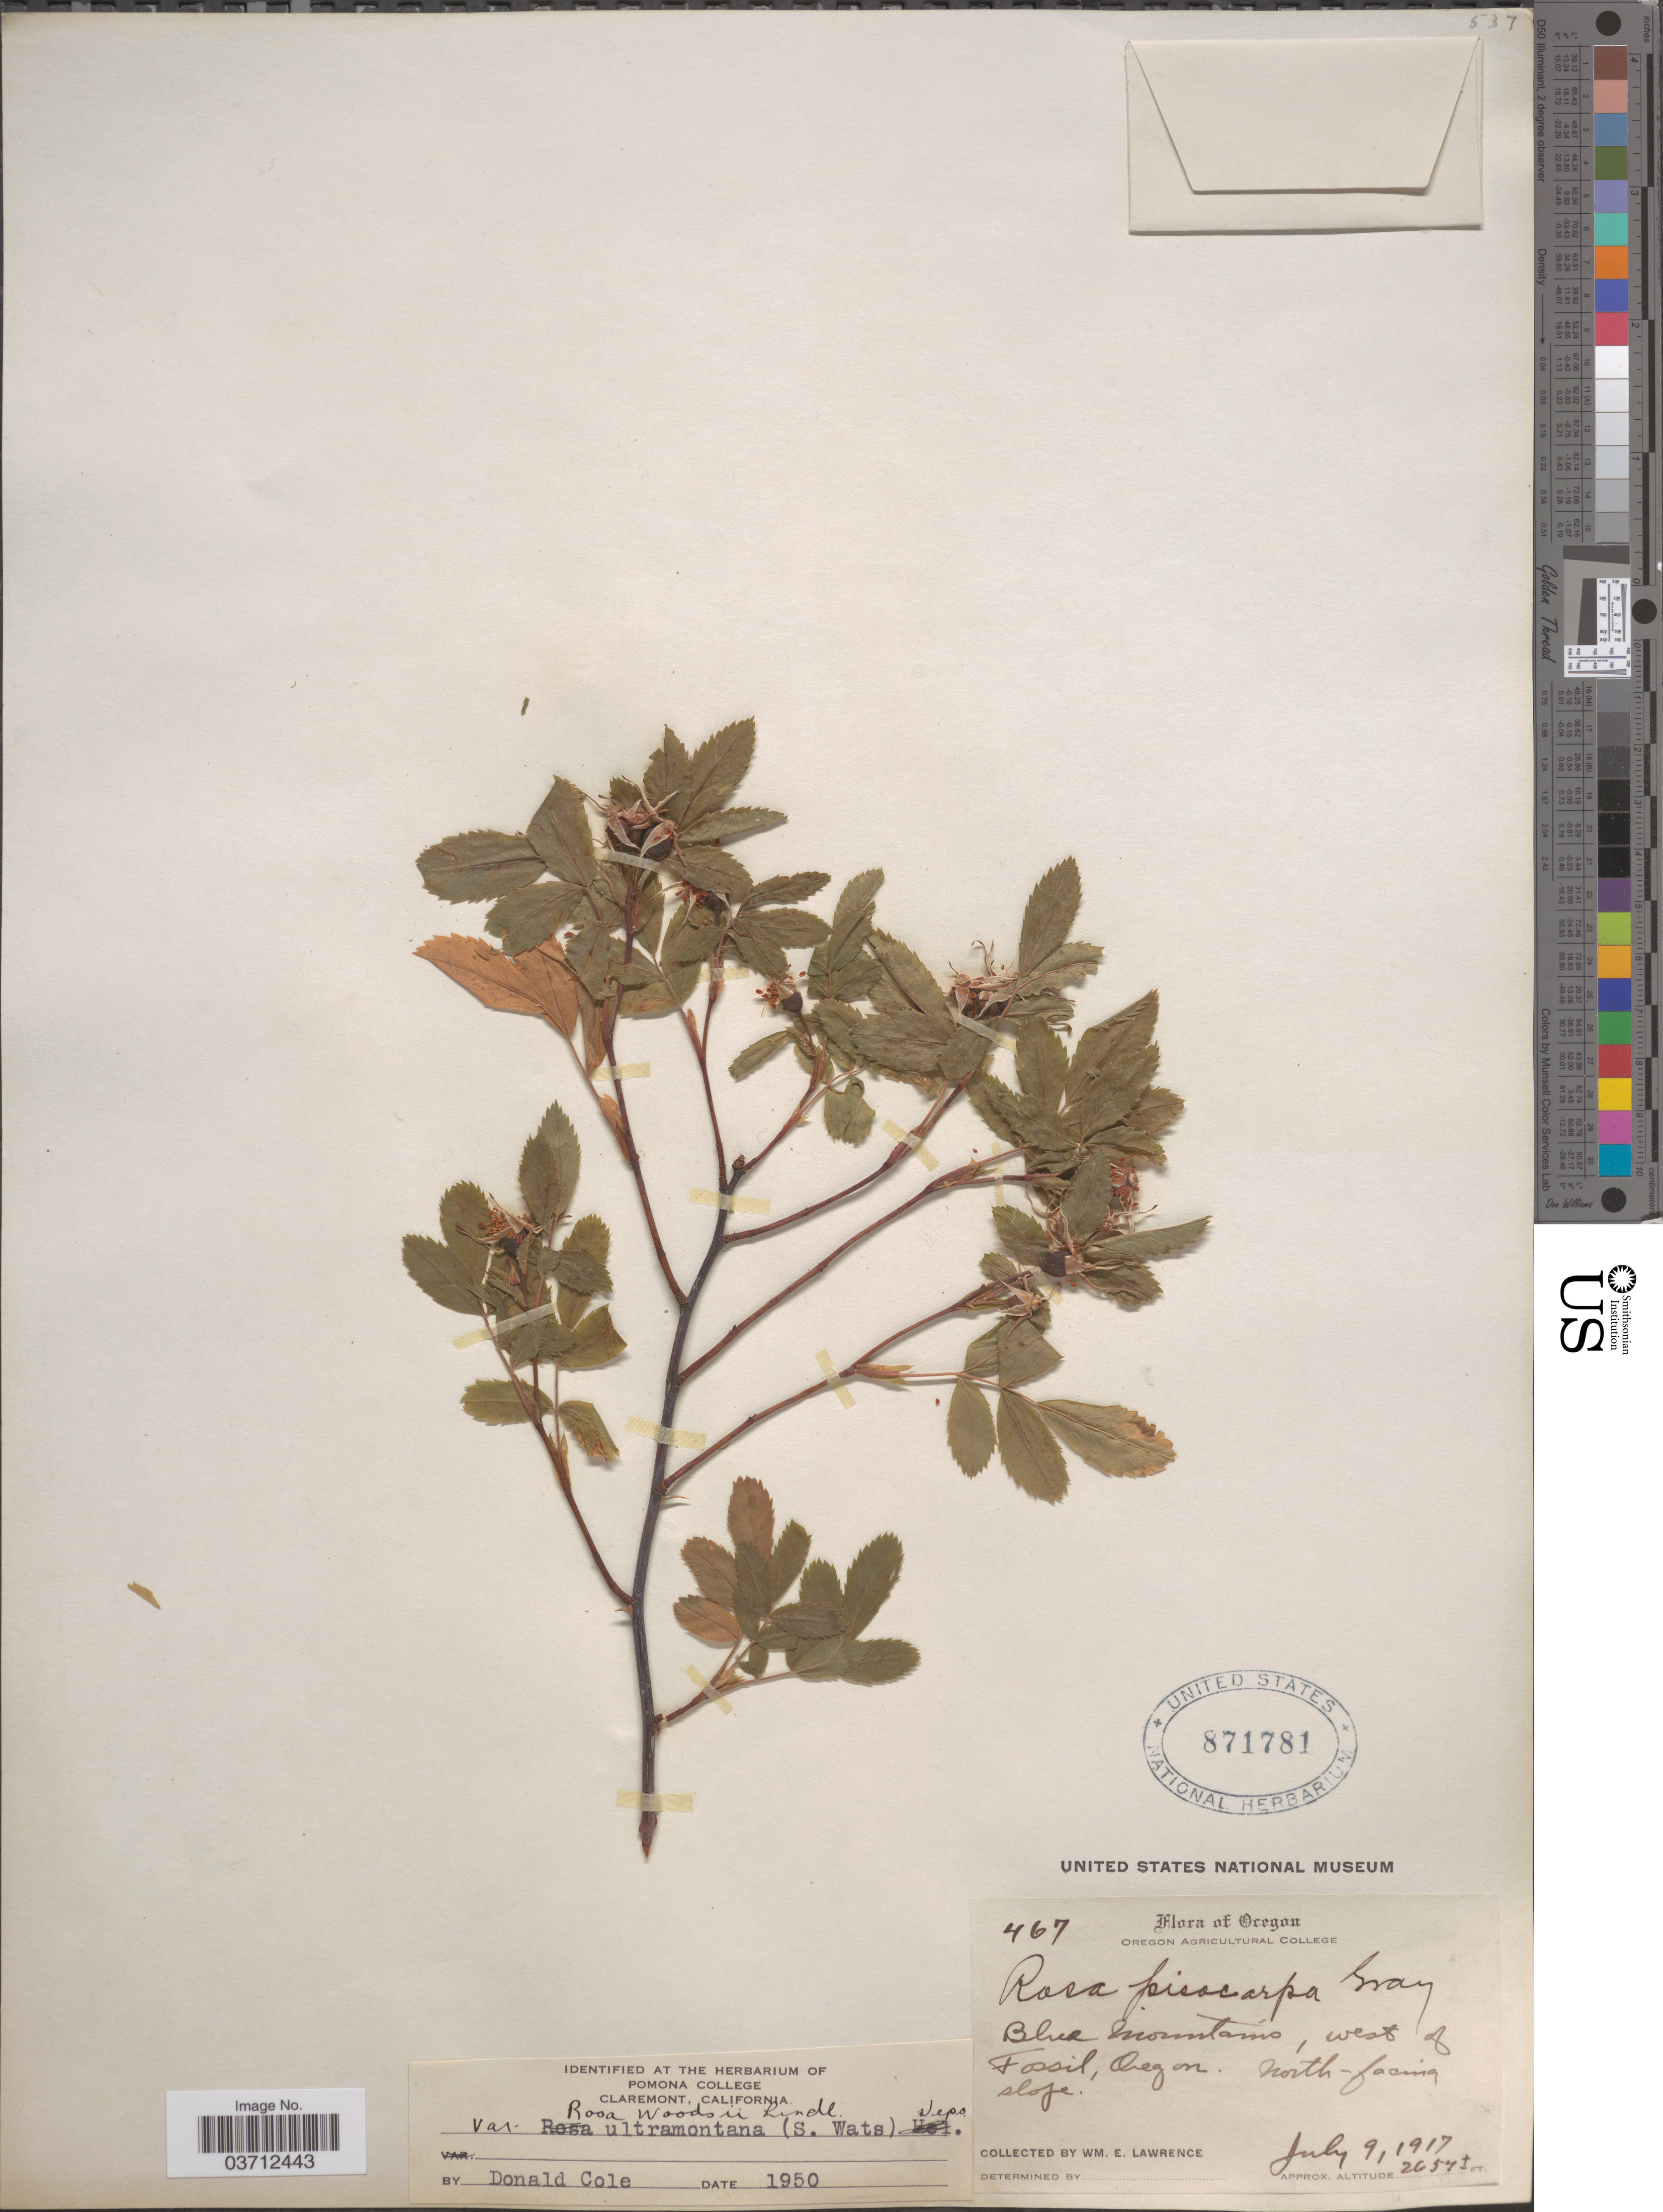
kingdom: Plantae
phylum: Tracheophyta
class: Magnoliopsida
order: Rosales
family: Rosaceae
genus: Rosa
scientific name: Rosa woodsii var. ultramontana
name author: Lindl.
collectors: W. Lawrence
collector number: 467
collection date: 1917-07-09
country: United States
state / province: Oregon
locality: Blue Mountains, west of Fossil. North-facing slope.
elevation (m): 809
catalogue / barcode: US 871781